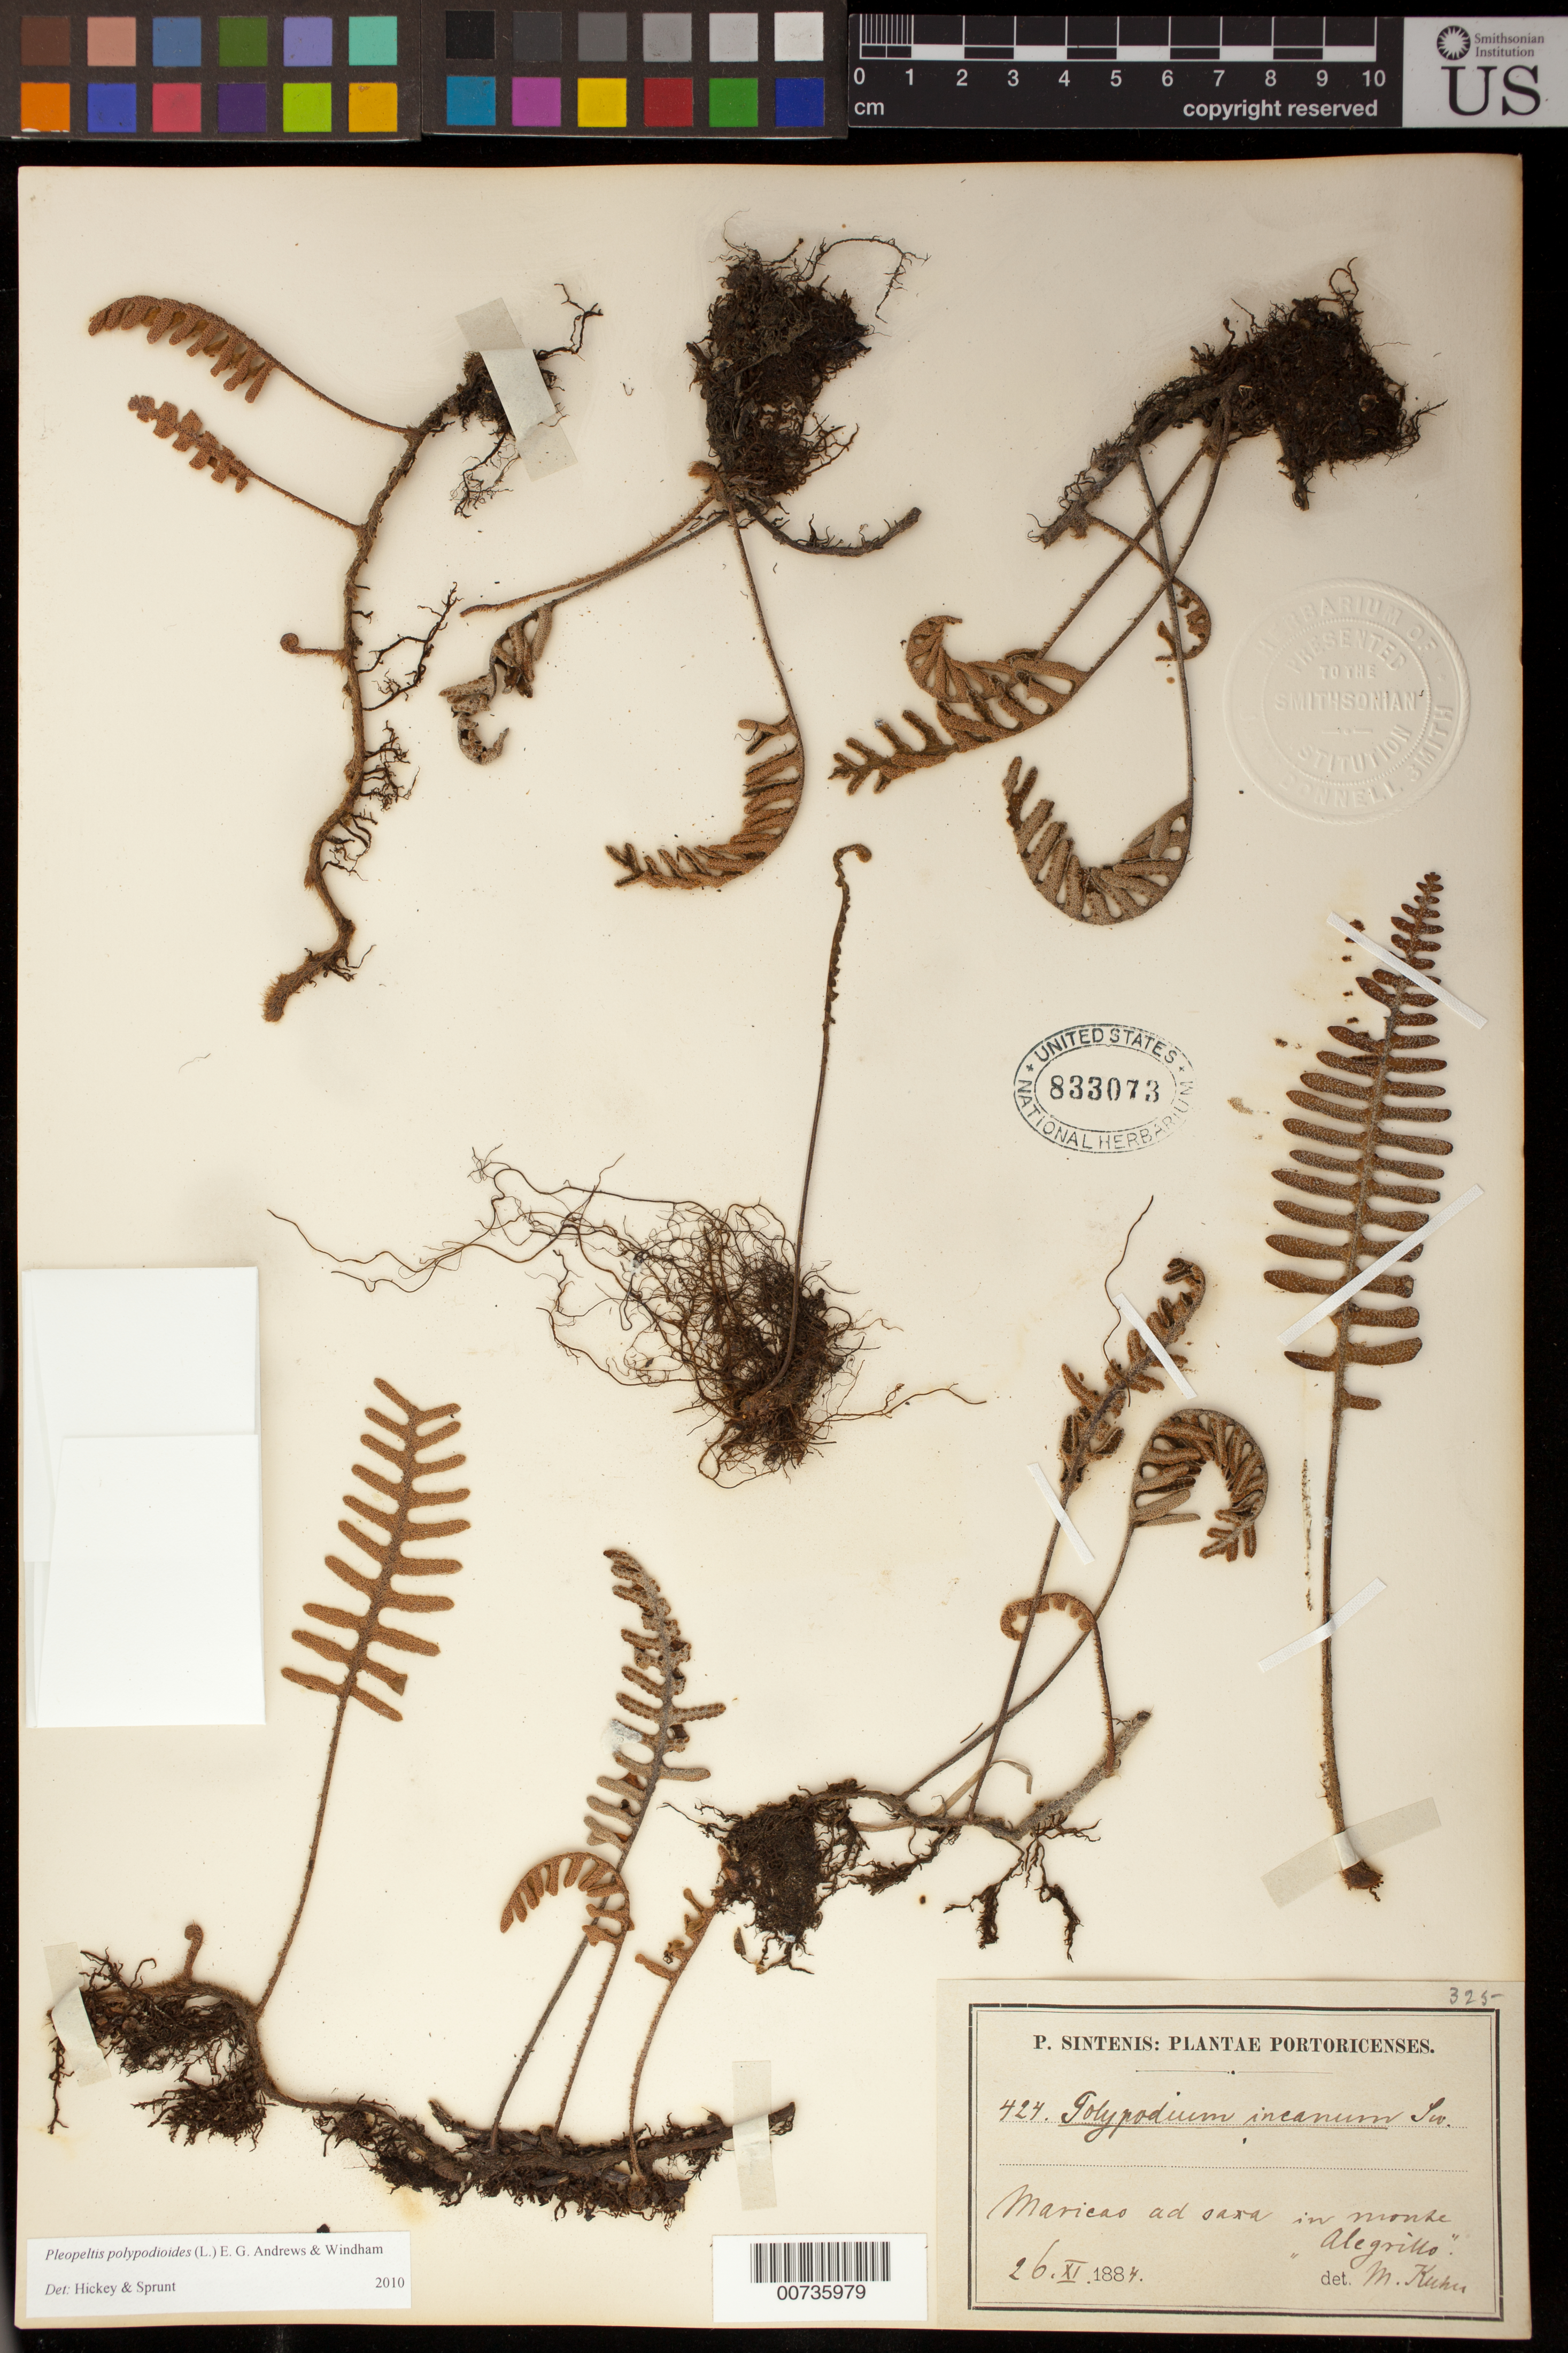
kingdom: Plantae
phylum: Tracheophyta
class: Polypodiopsida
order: Polypodiales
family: Polypodiaceae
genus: Pleopeltis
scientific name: Pleopeltis polypodioides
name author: (L.) E.G. Andrews & Windham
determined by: Hickey, R. J.; Sprunt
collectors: P. Sintenis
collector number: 424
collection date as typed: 26 Nov 1884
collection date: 1884-11-26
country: Puerto Rico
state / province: Maricao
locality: Maricao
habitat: Ad saxa in monte Alegrillo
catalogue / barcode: US 833073